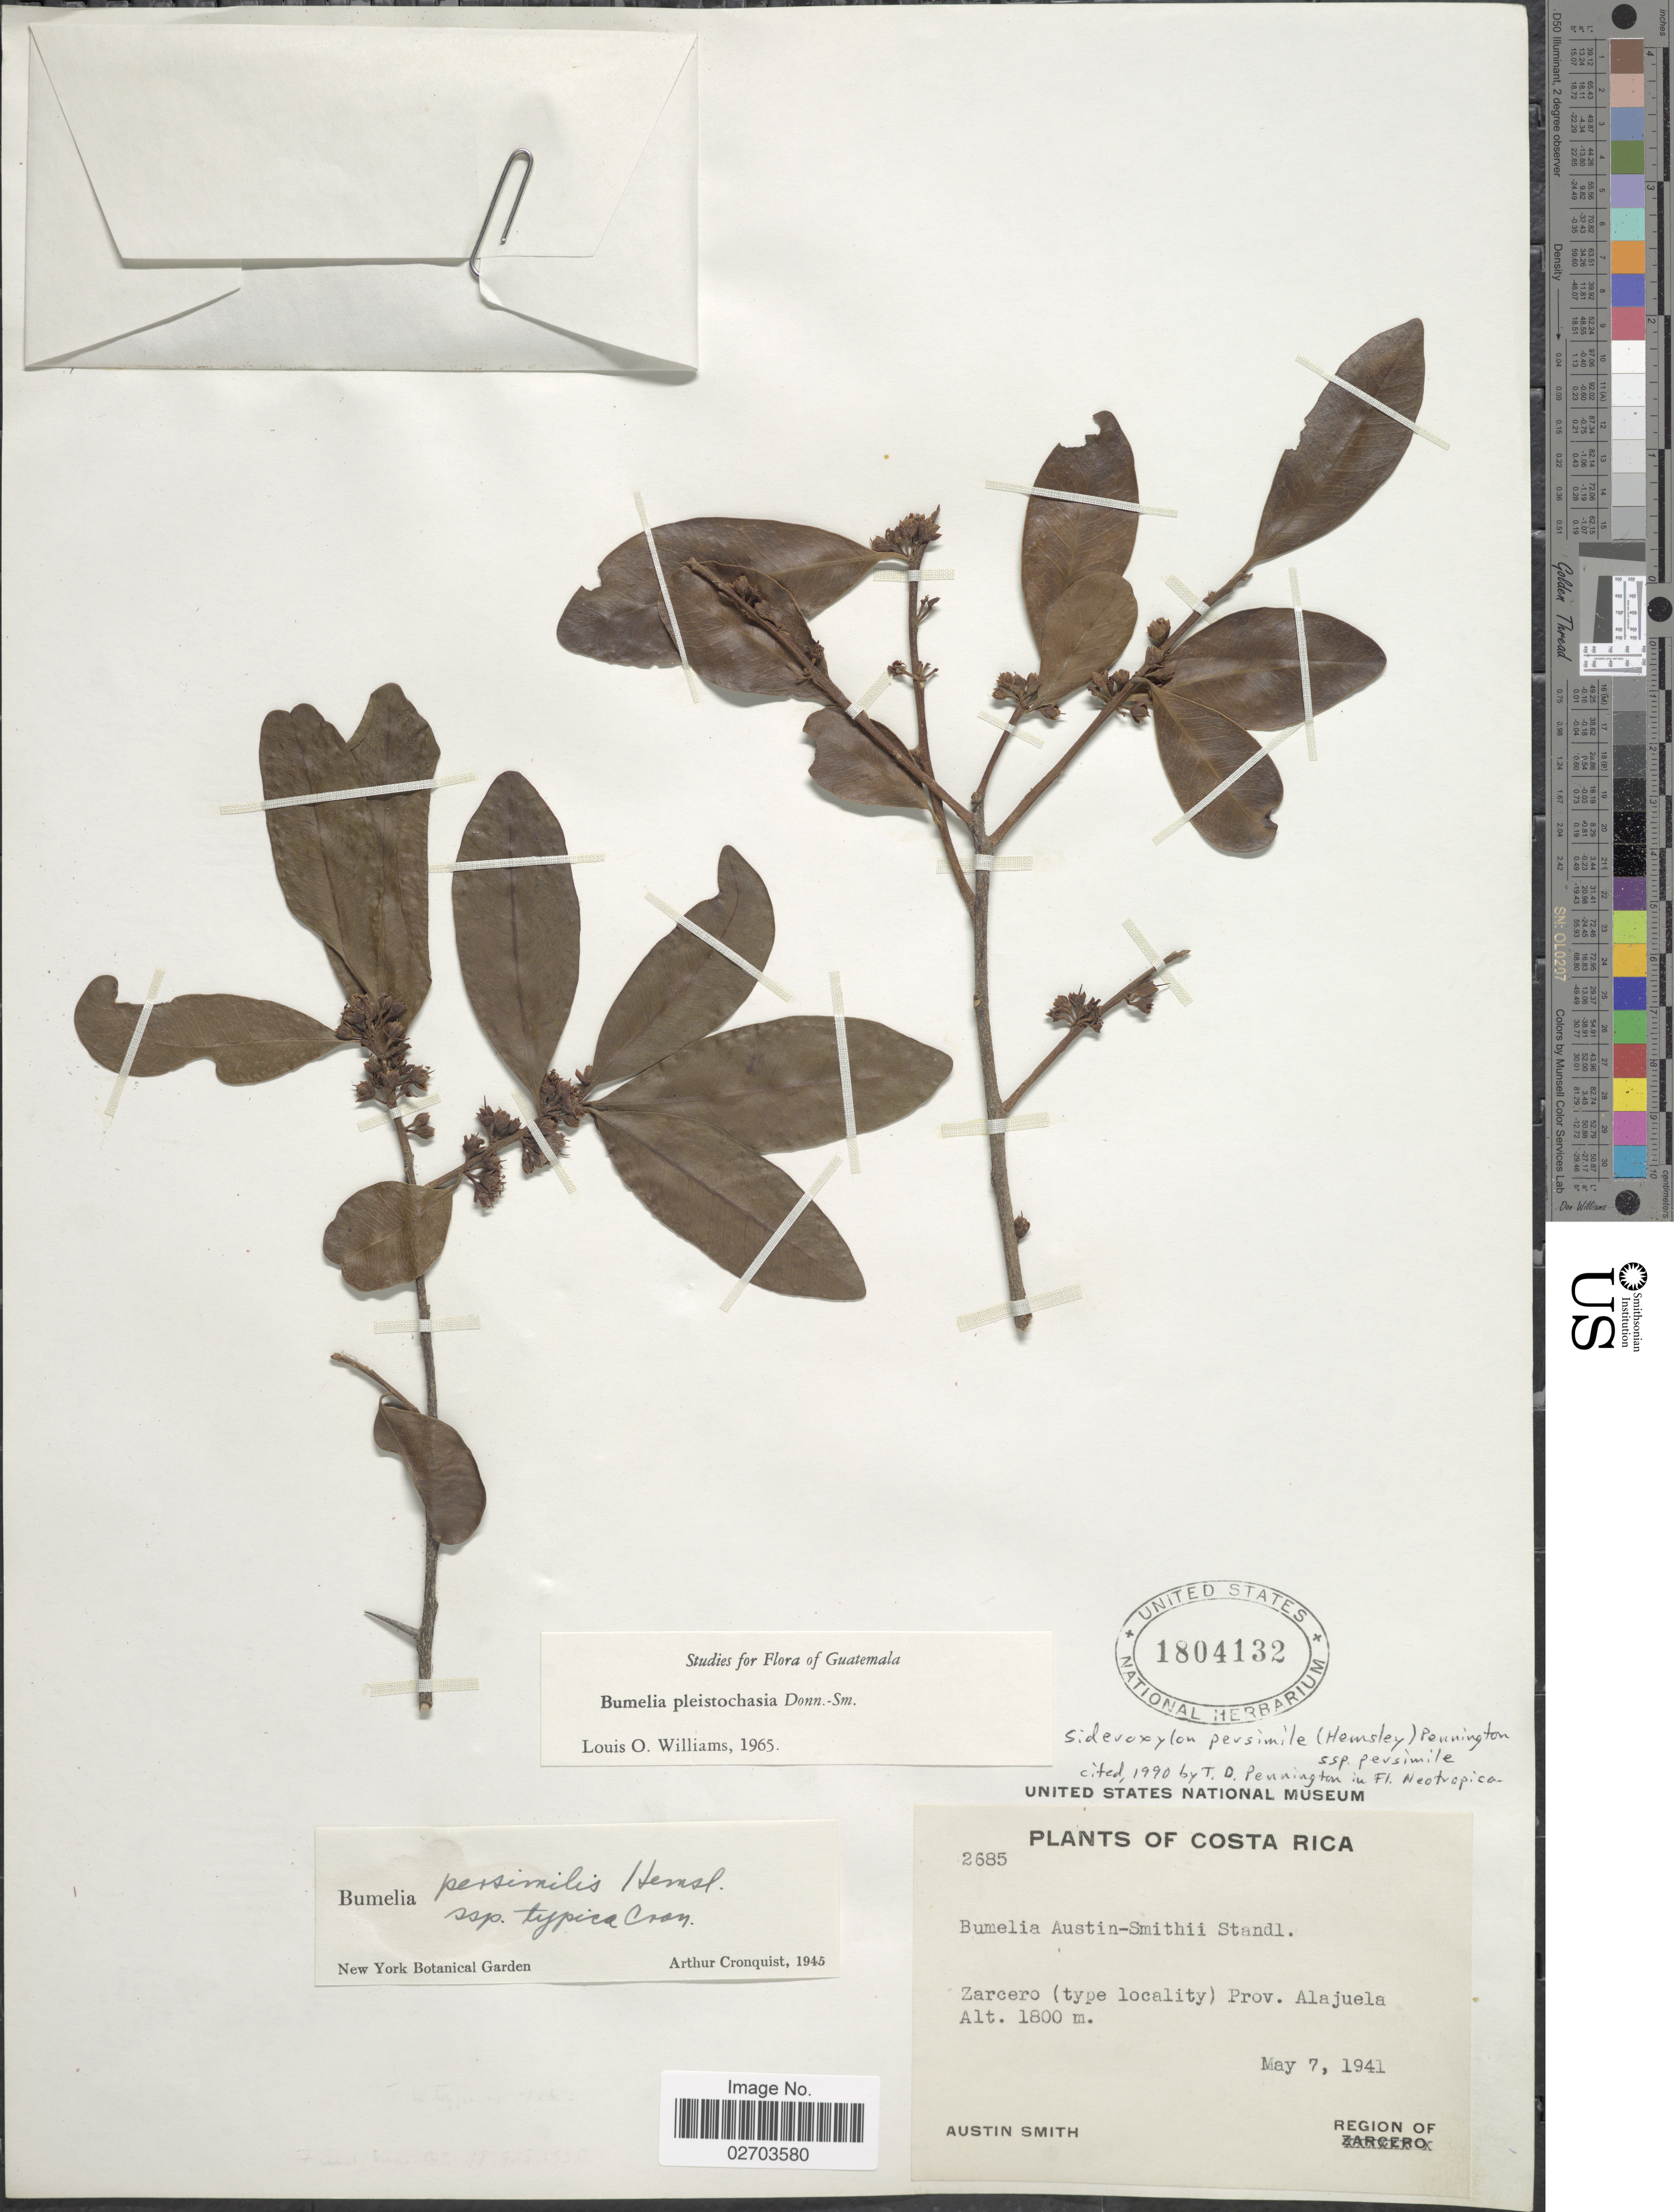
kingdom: Plantae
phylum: Tracheophyta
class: Magnoliopsida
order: Ericales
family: Sapotaceae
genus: Sideroxylon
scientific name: Sideroxylon persimile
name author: (Hemsl.) T.D. Penn.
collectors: Aust P. Smith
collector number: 2685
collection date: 1941-05-07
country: Costa Rica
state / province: Alajuela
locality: Zarcero (type locality).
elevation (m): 1800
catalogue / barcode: US 1804132